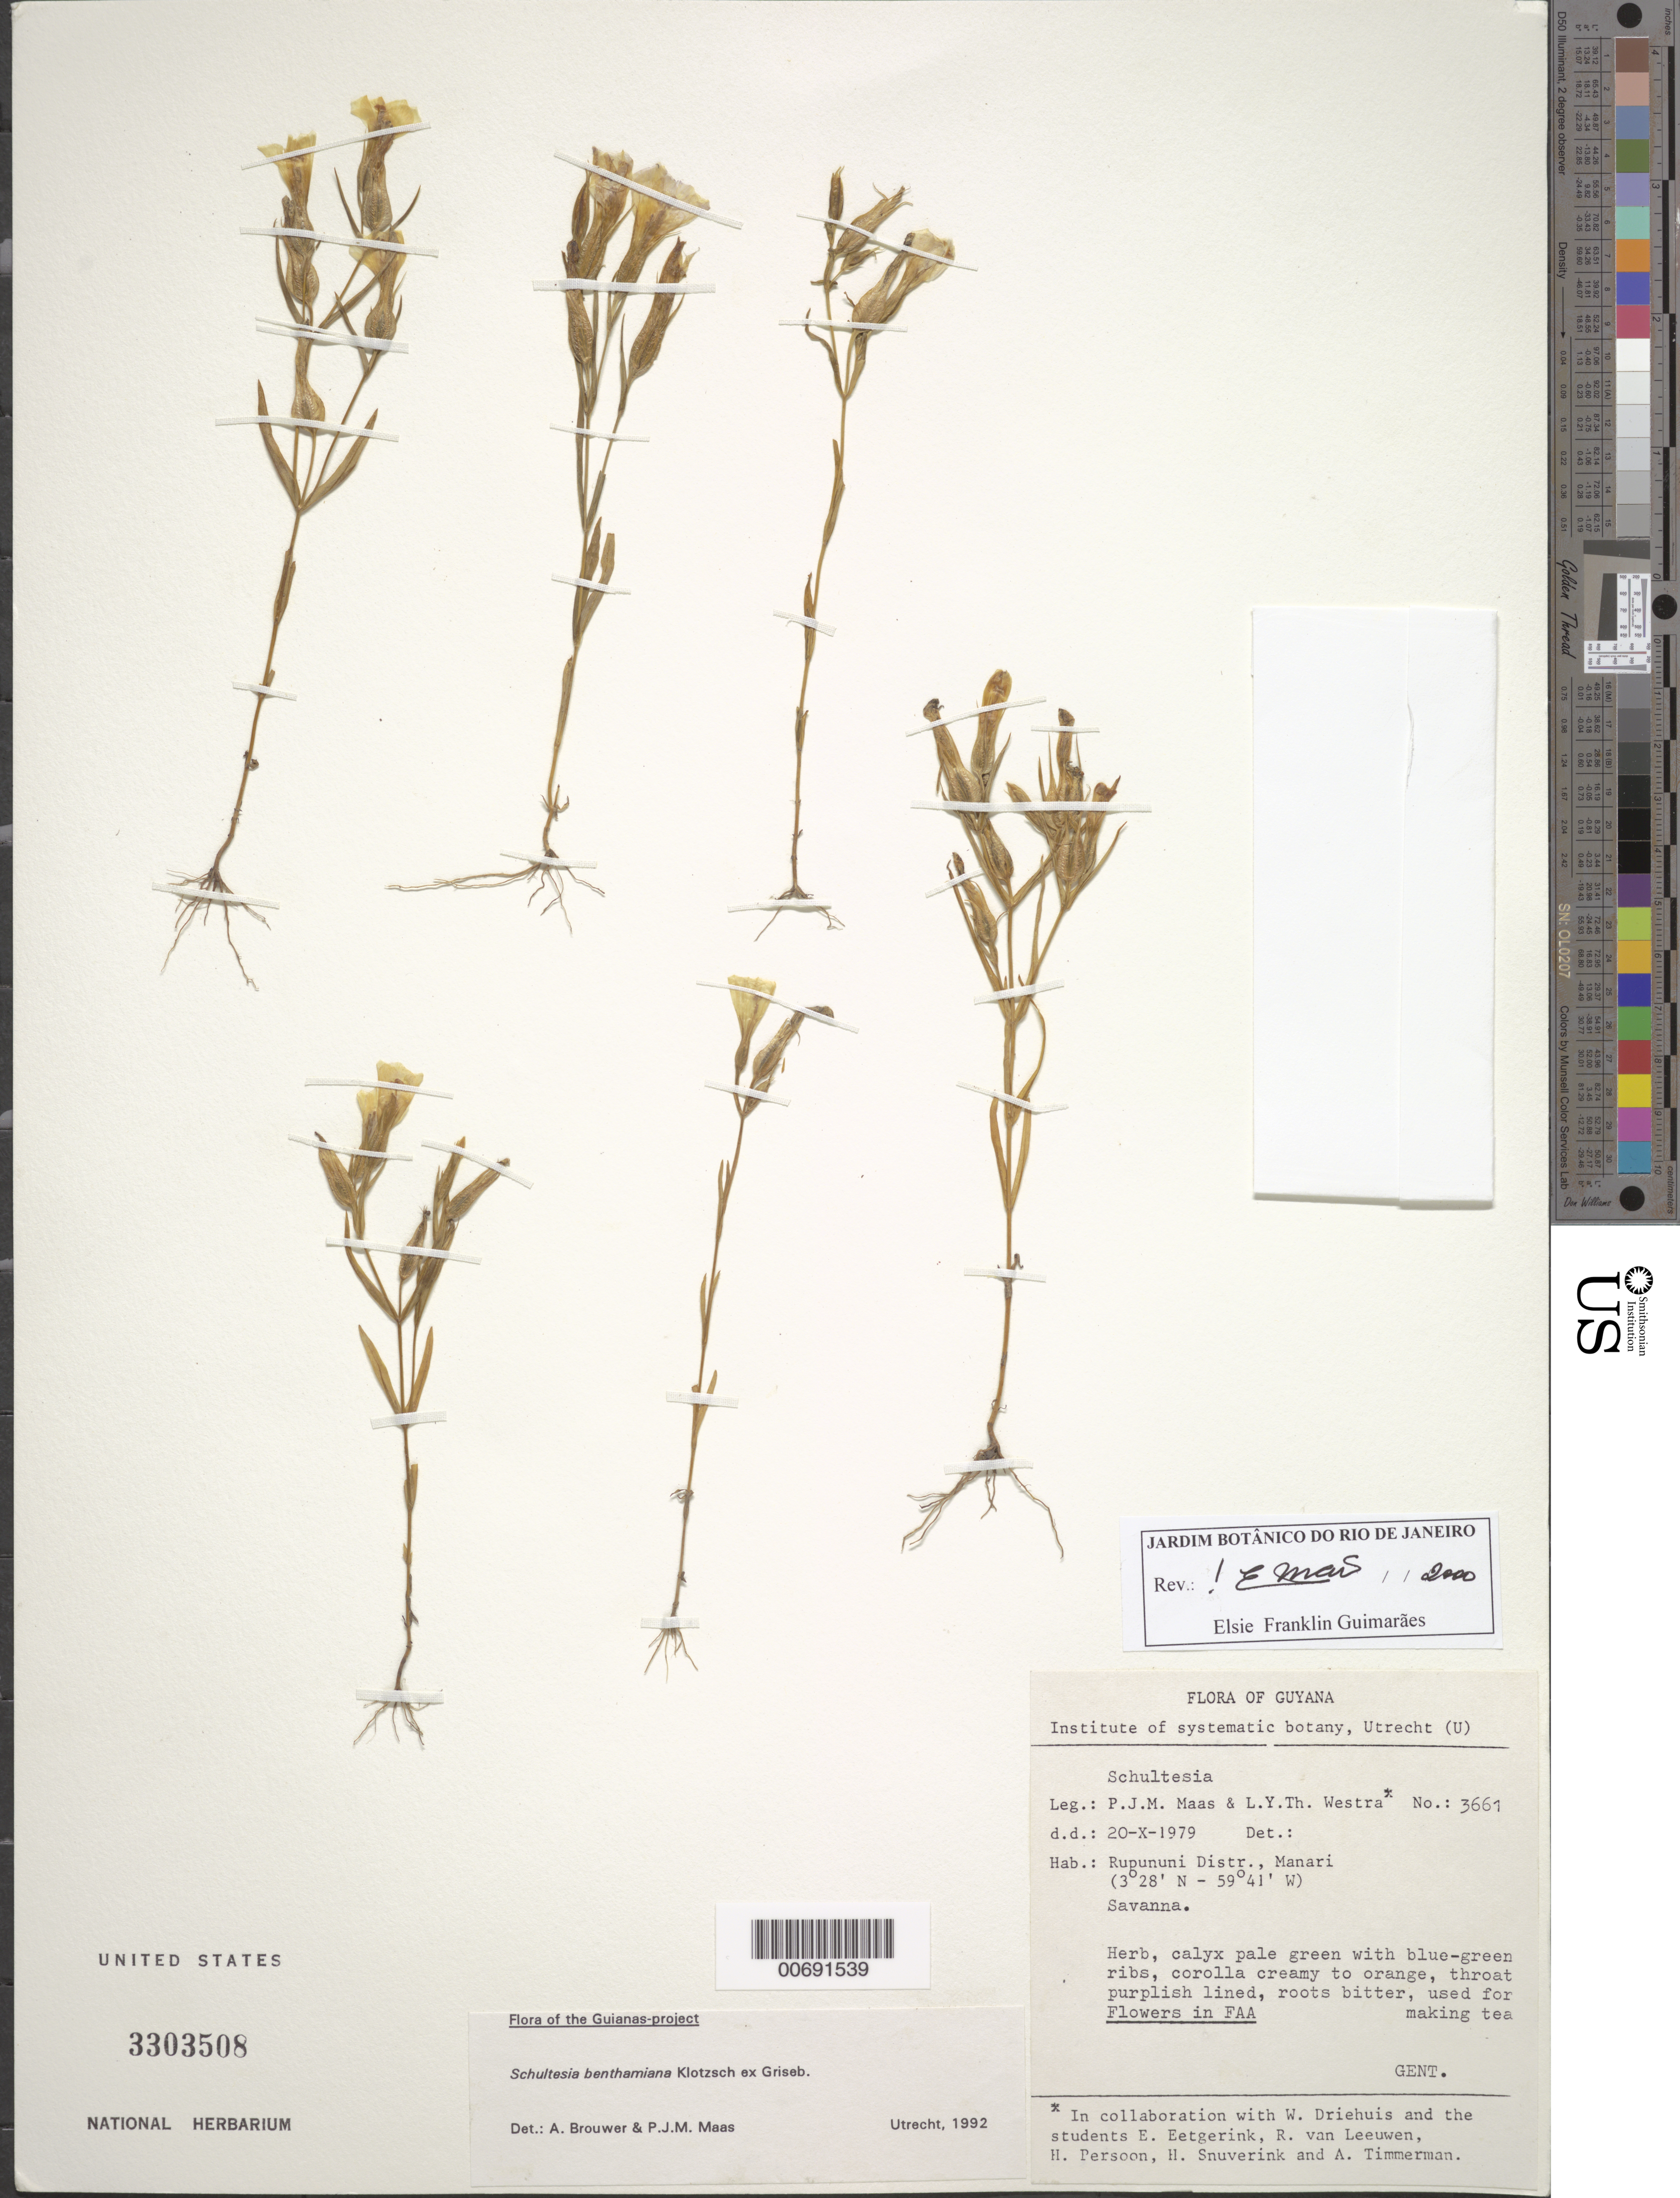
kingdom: Plantae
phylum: Tracheophyta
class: Magnoliopsida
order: Gentianales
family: Gentianaceae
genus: Schultesia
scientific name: Schultesia benthamiana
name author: Klotzsch ex Griseb.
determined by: Jacobs-Brouwer, A.; Maas, P. J.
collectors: P. Maas, L. Y. T. Westra, W. Driehuis, E. Eetgerink, R. van Leeuwen, H. Persoon, J. H. Snuverink & A. Timmerman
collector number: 3661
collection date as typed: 20-Oct-79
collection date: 1979-10-20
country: Guyana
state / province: U. Takutu-U. Essequibo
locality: Rupununi Dist., Manari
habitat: Savanna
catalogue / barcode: US 3303508